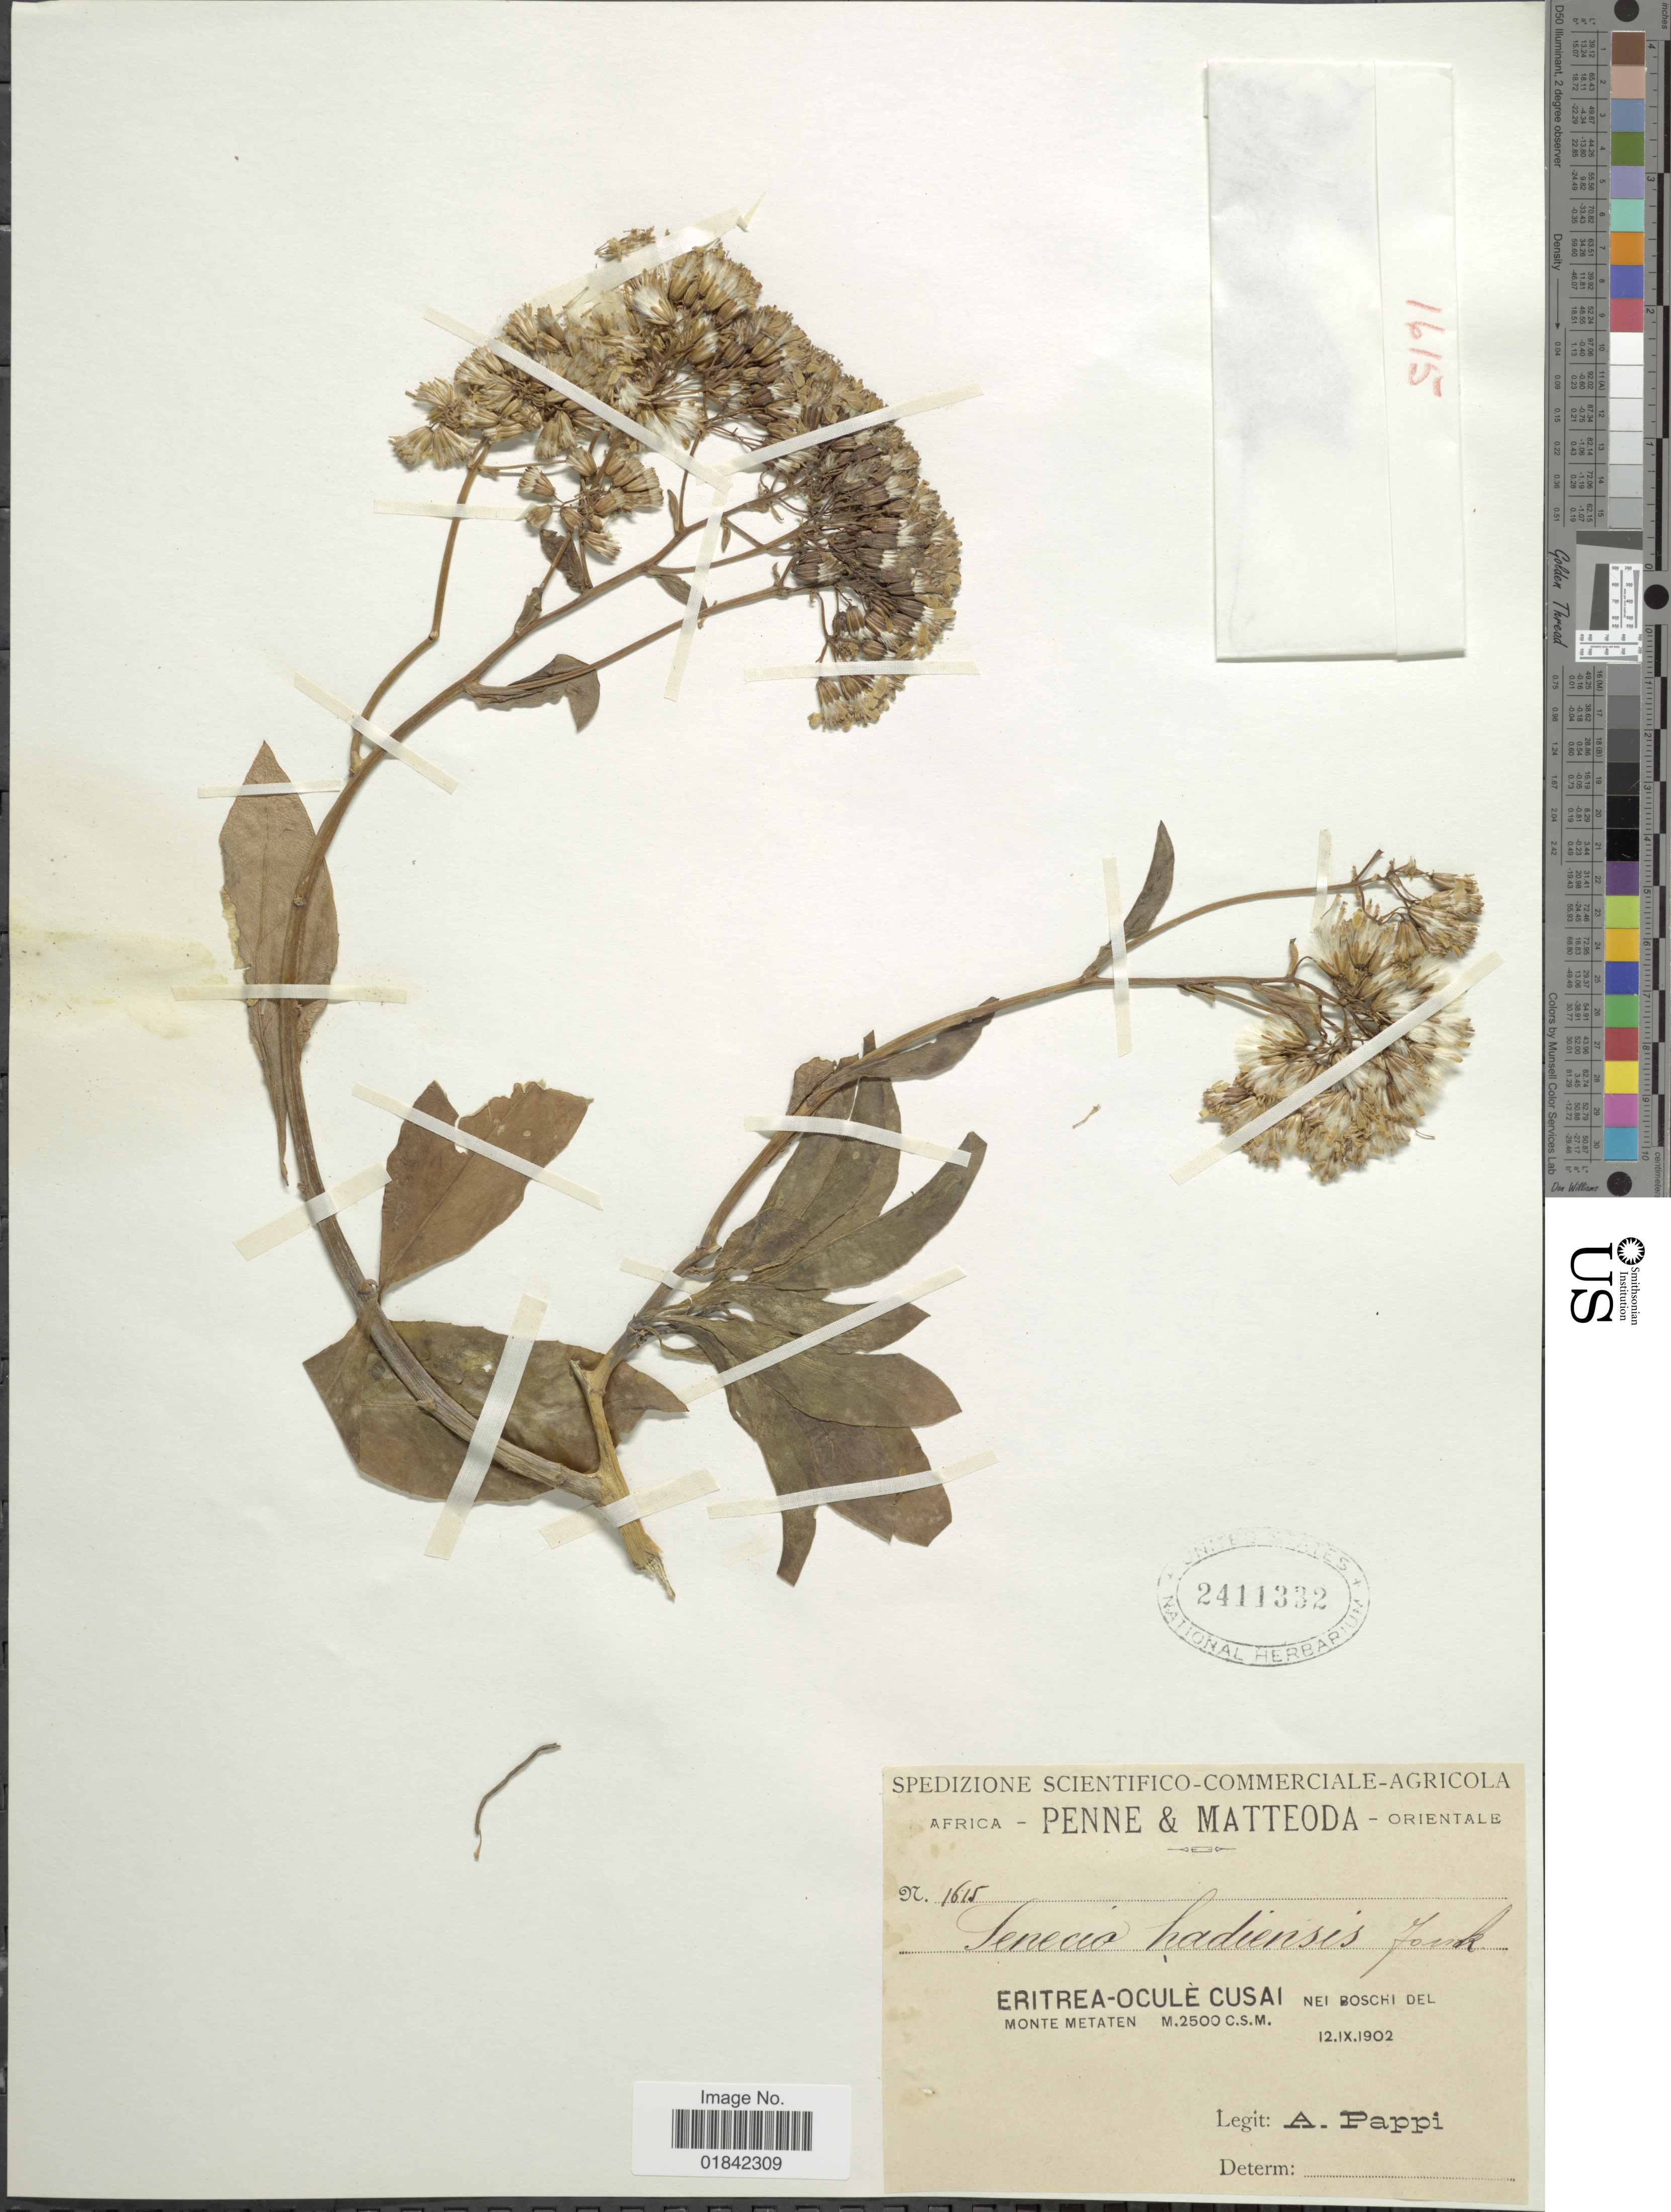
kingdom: Plantae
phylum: Tracheophyta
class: Magnoliopsida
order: Asterales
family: Asteraceae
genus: Senecio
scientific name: Senecio hadiensis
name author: Forssk.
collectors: A. Pappi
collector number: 1615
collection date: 1902-09-12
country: Eritrea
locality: Eritrea-Ocule Cusai, Nei Bosch Del, Monte Metaten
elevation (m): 2500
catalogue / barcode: US 2411332